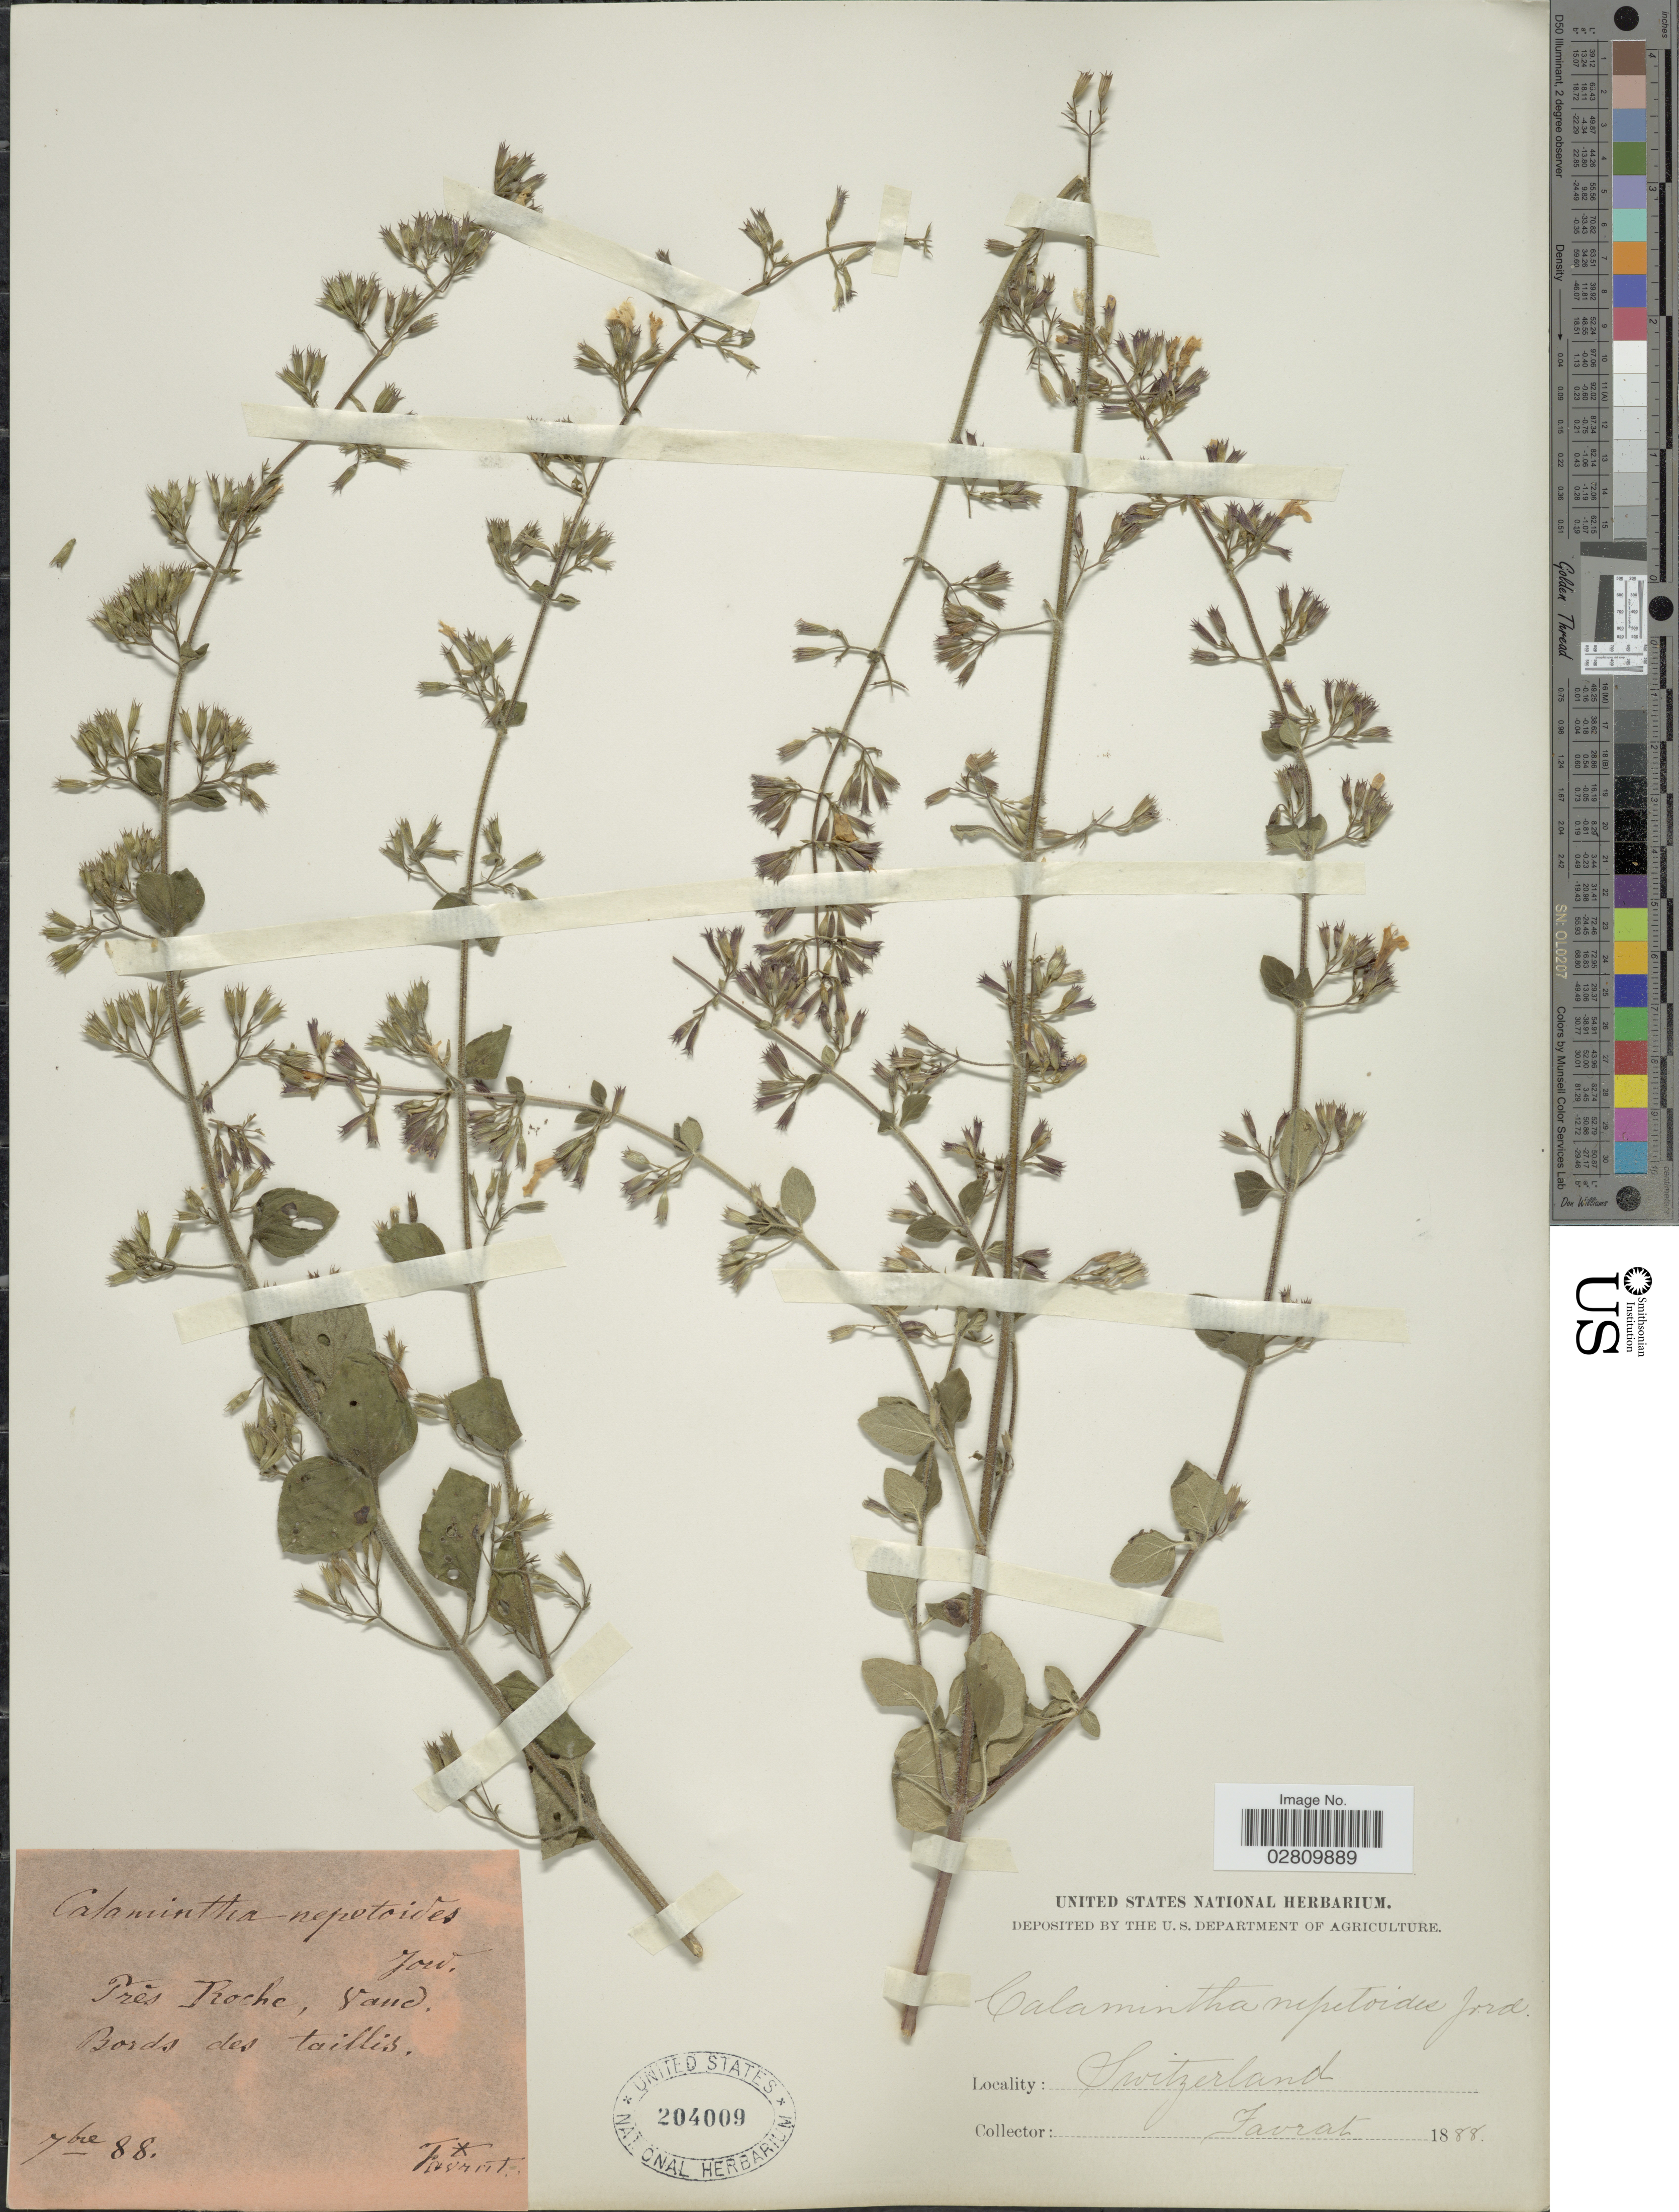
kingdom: Plantae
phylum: Tracheophyta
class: Magnoliopsida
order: Lamiales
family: Lamiaceae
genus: Calamintha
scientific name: Calamintha nepetoides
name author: Jord.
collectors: L. Favrat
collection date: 1888-09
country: Switzerland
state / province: Vaud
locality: Pres Roche, Vaud. Bords des taillis.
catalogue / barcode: US 204009